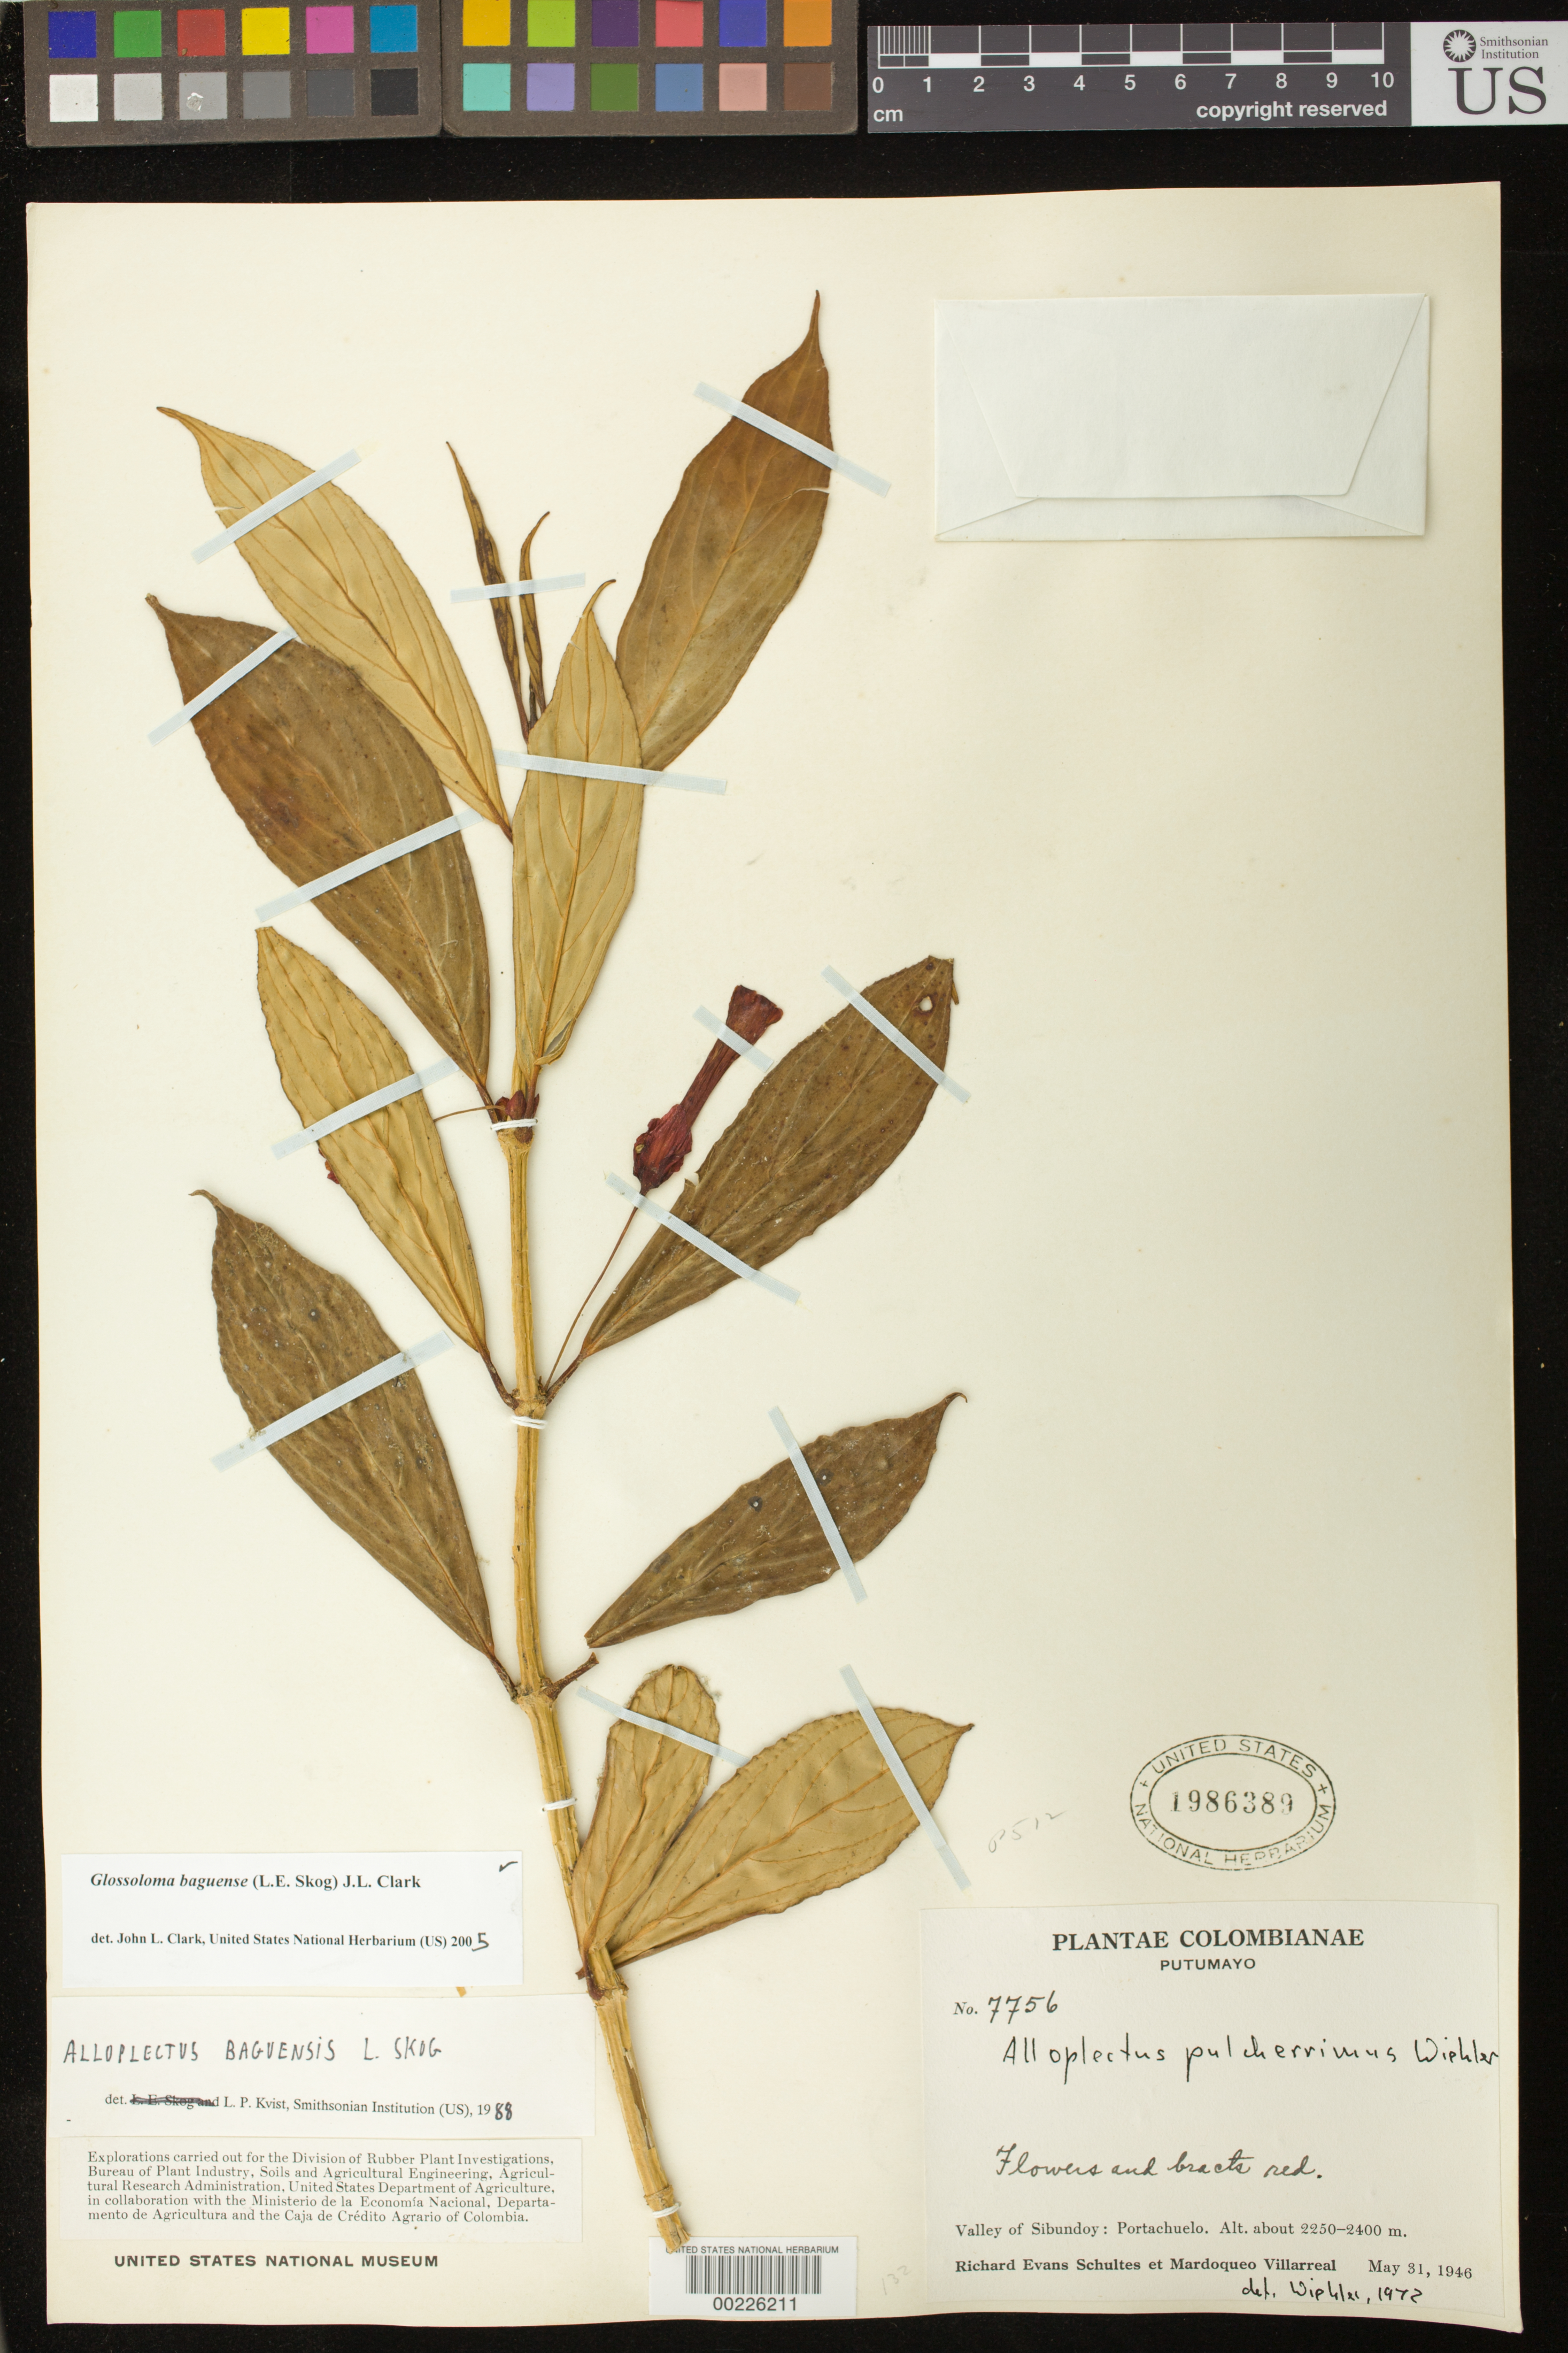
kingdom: Plantae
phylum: Tracheophyta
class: Magnoliopsida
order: Lamiales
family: Gesneriaceae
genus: Glossoloma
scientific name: Glossoloma baguense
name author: (L.E. Skog) J.L. Clark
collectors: R. E. Schultes & M. Villarreal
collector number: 7756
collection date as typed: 31 May 1946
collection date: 1946-05-31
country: Colombia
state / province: Putumayo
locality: Valley of Sibundoy, Portachuelo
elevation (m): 2250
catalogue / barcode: US 1986389